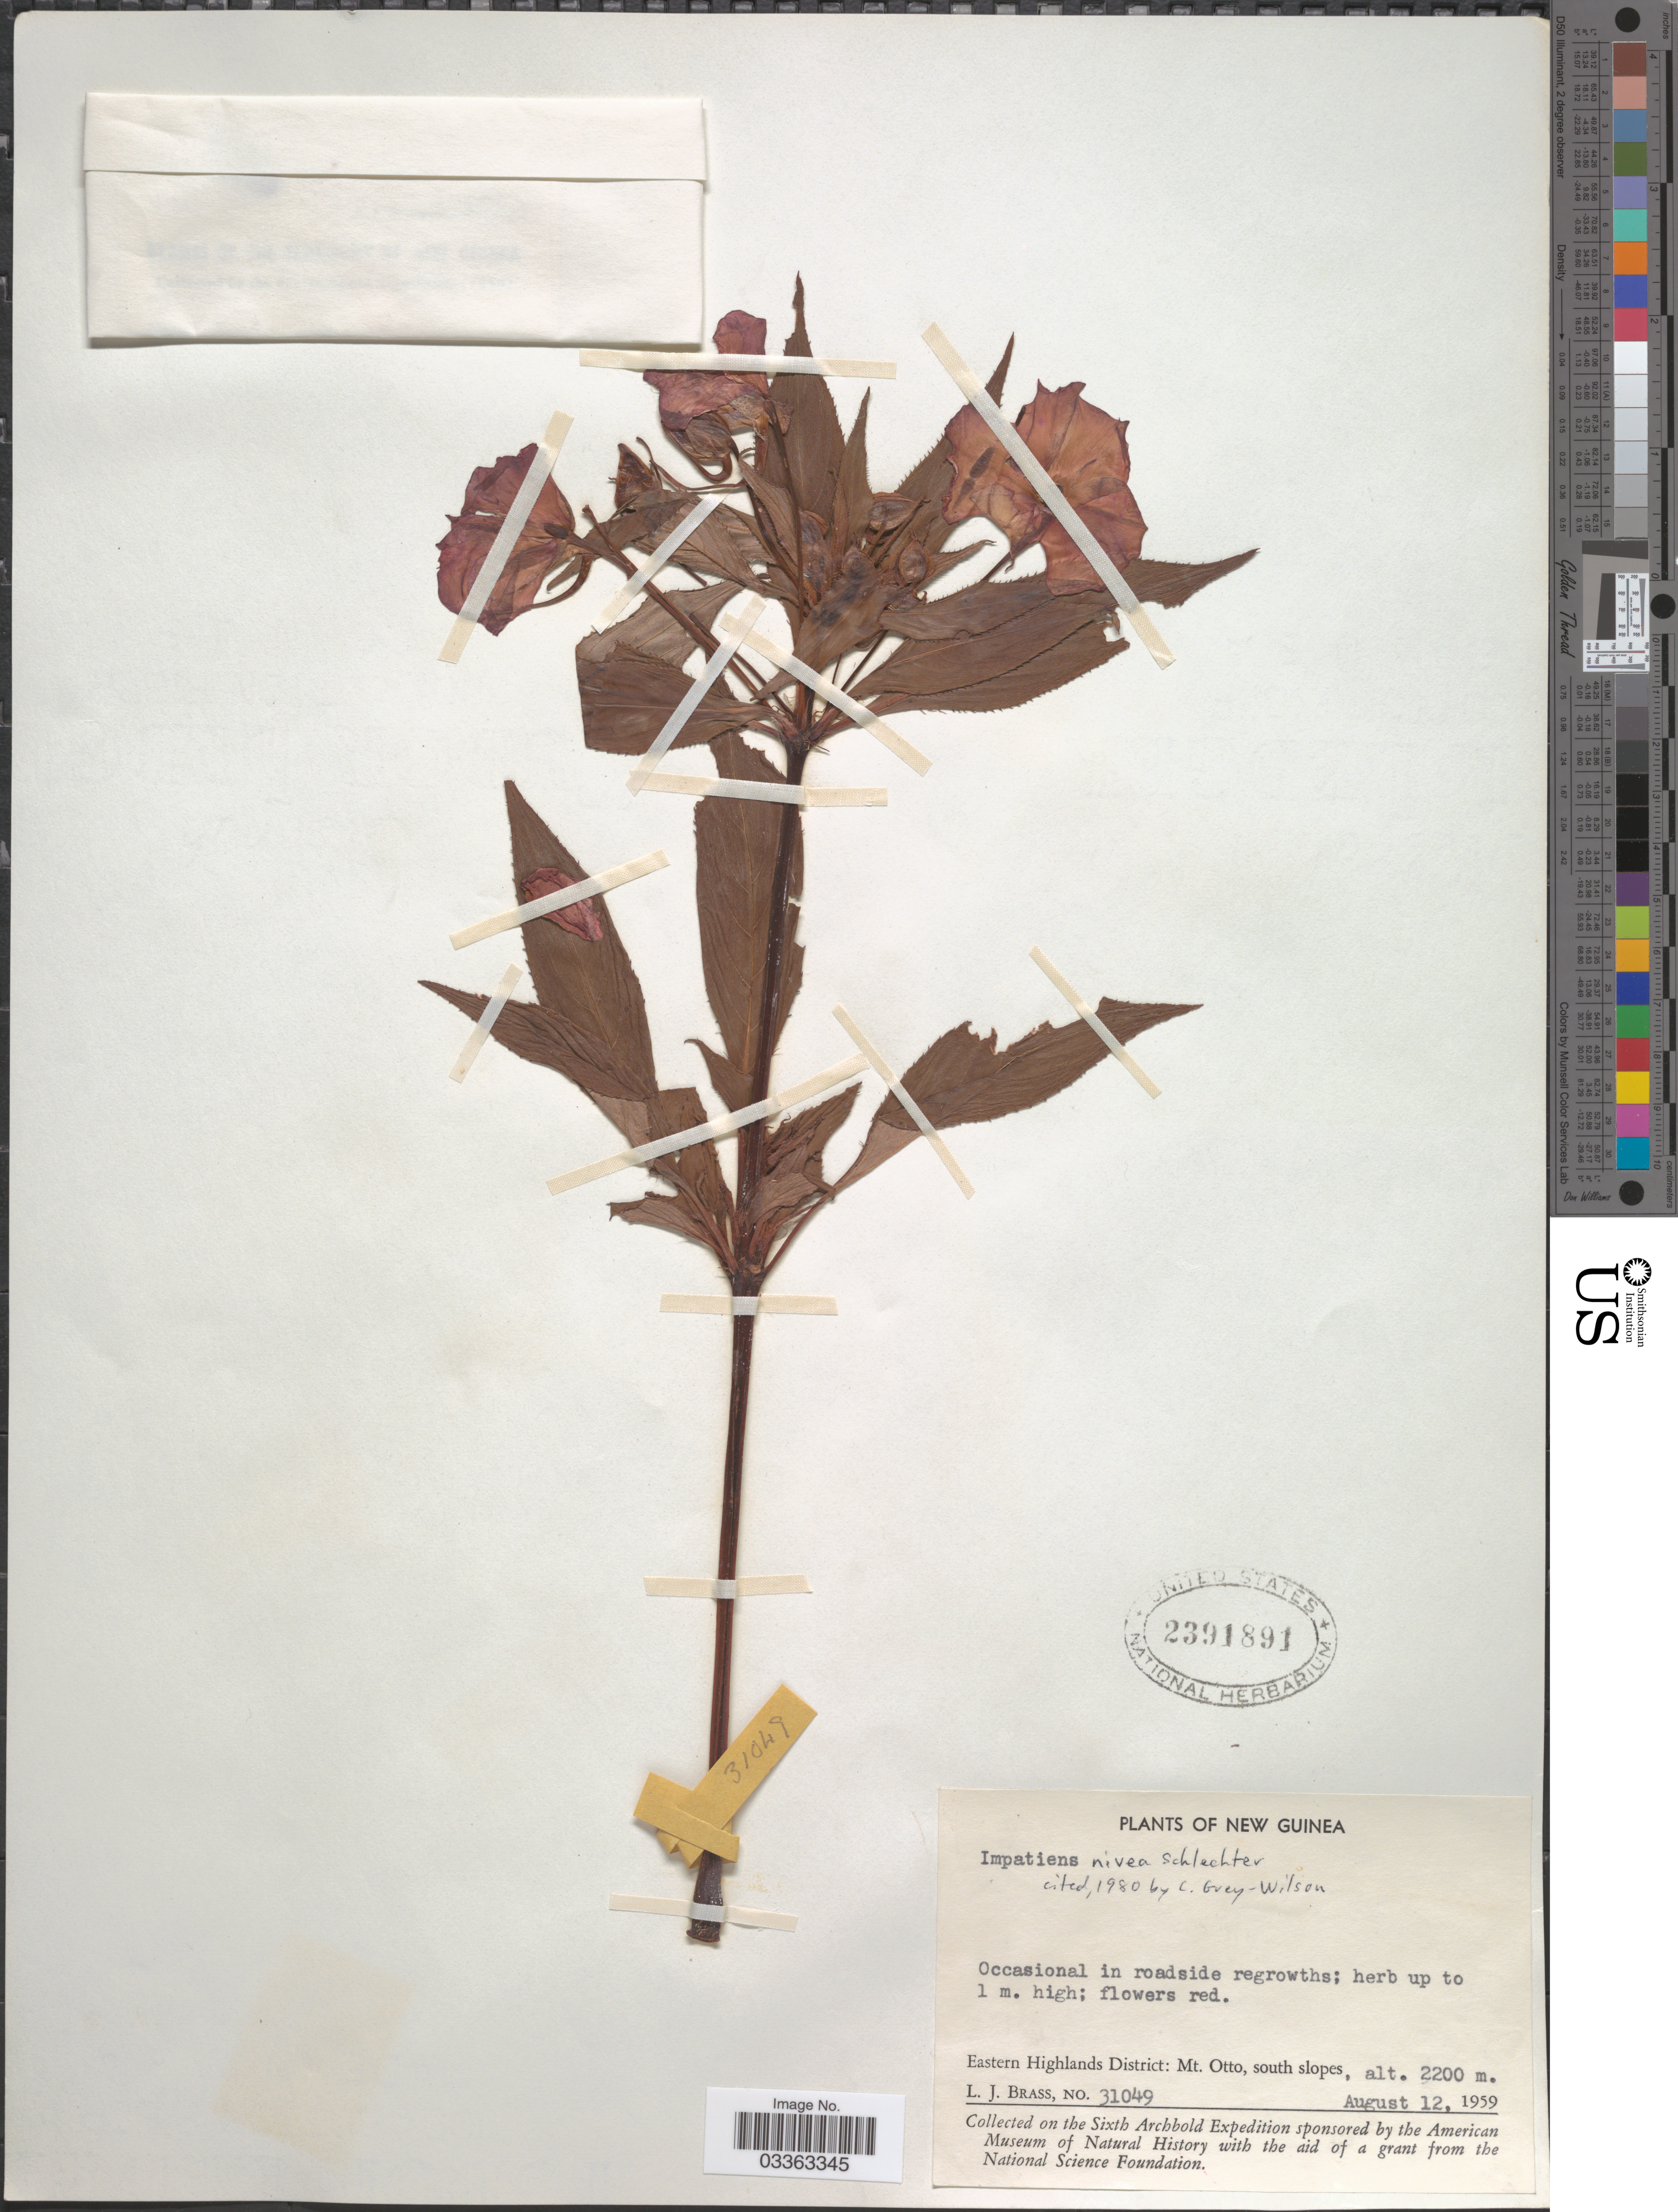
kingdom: Plantae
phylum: Tracheophyta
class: Magnoliopsida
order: Ericales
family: Balsaminaceae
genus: Impatiens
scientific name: Impatiens nivea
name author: Schltr.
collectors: L. J. Brass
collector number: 31049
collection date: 1959-08-12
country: Papua New Guinea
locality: New Guinea. Eastern Highlands District: Mt. Otto, south slopes.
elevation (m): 2200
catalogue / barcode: US 2391891